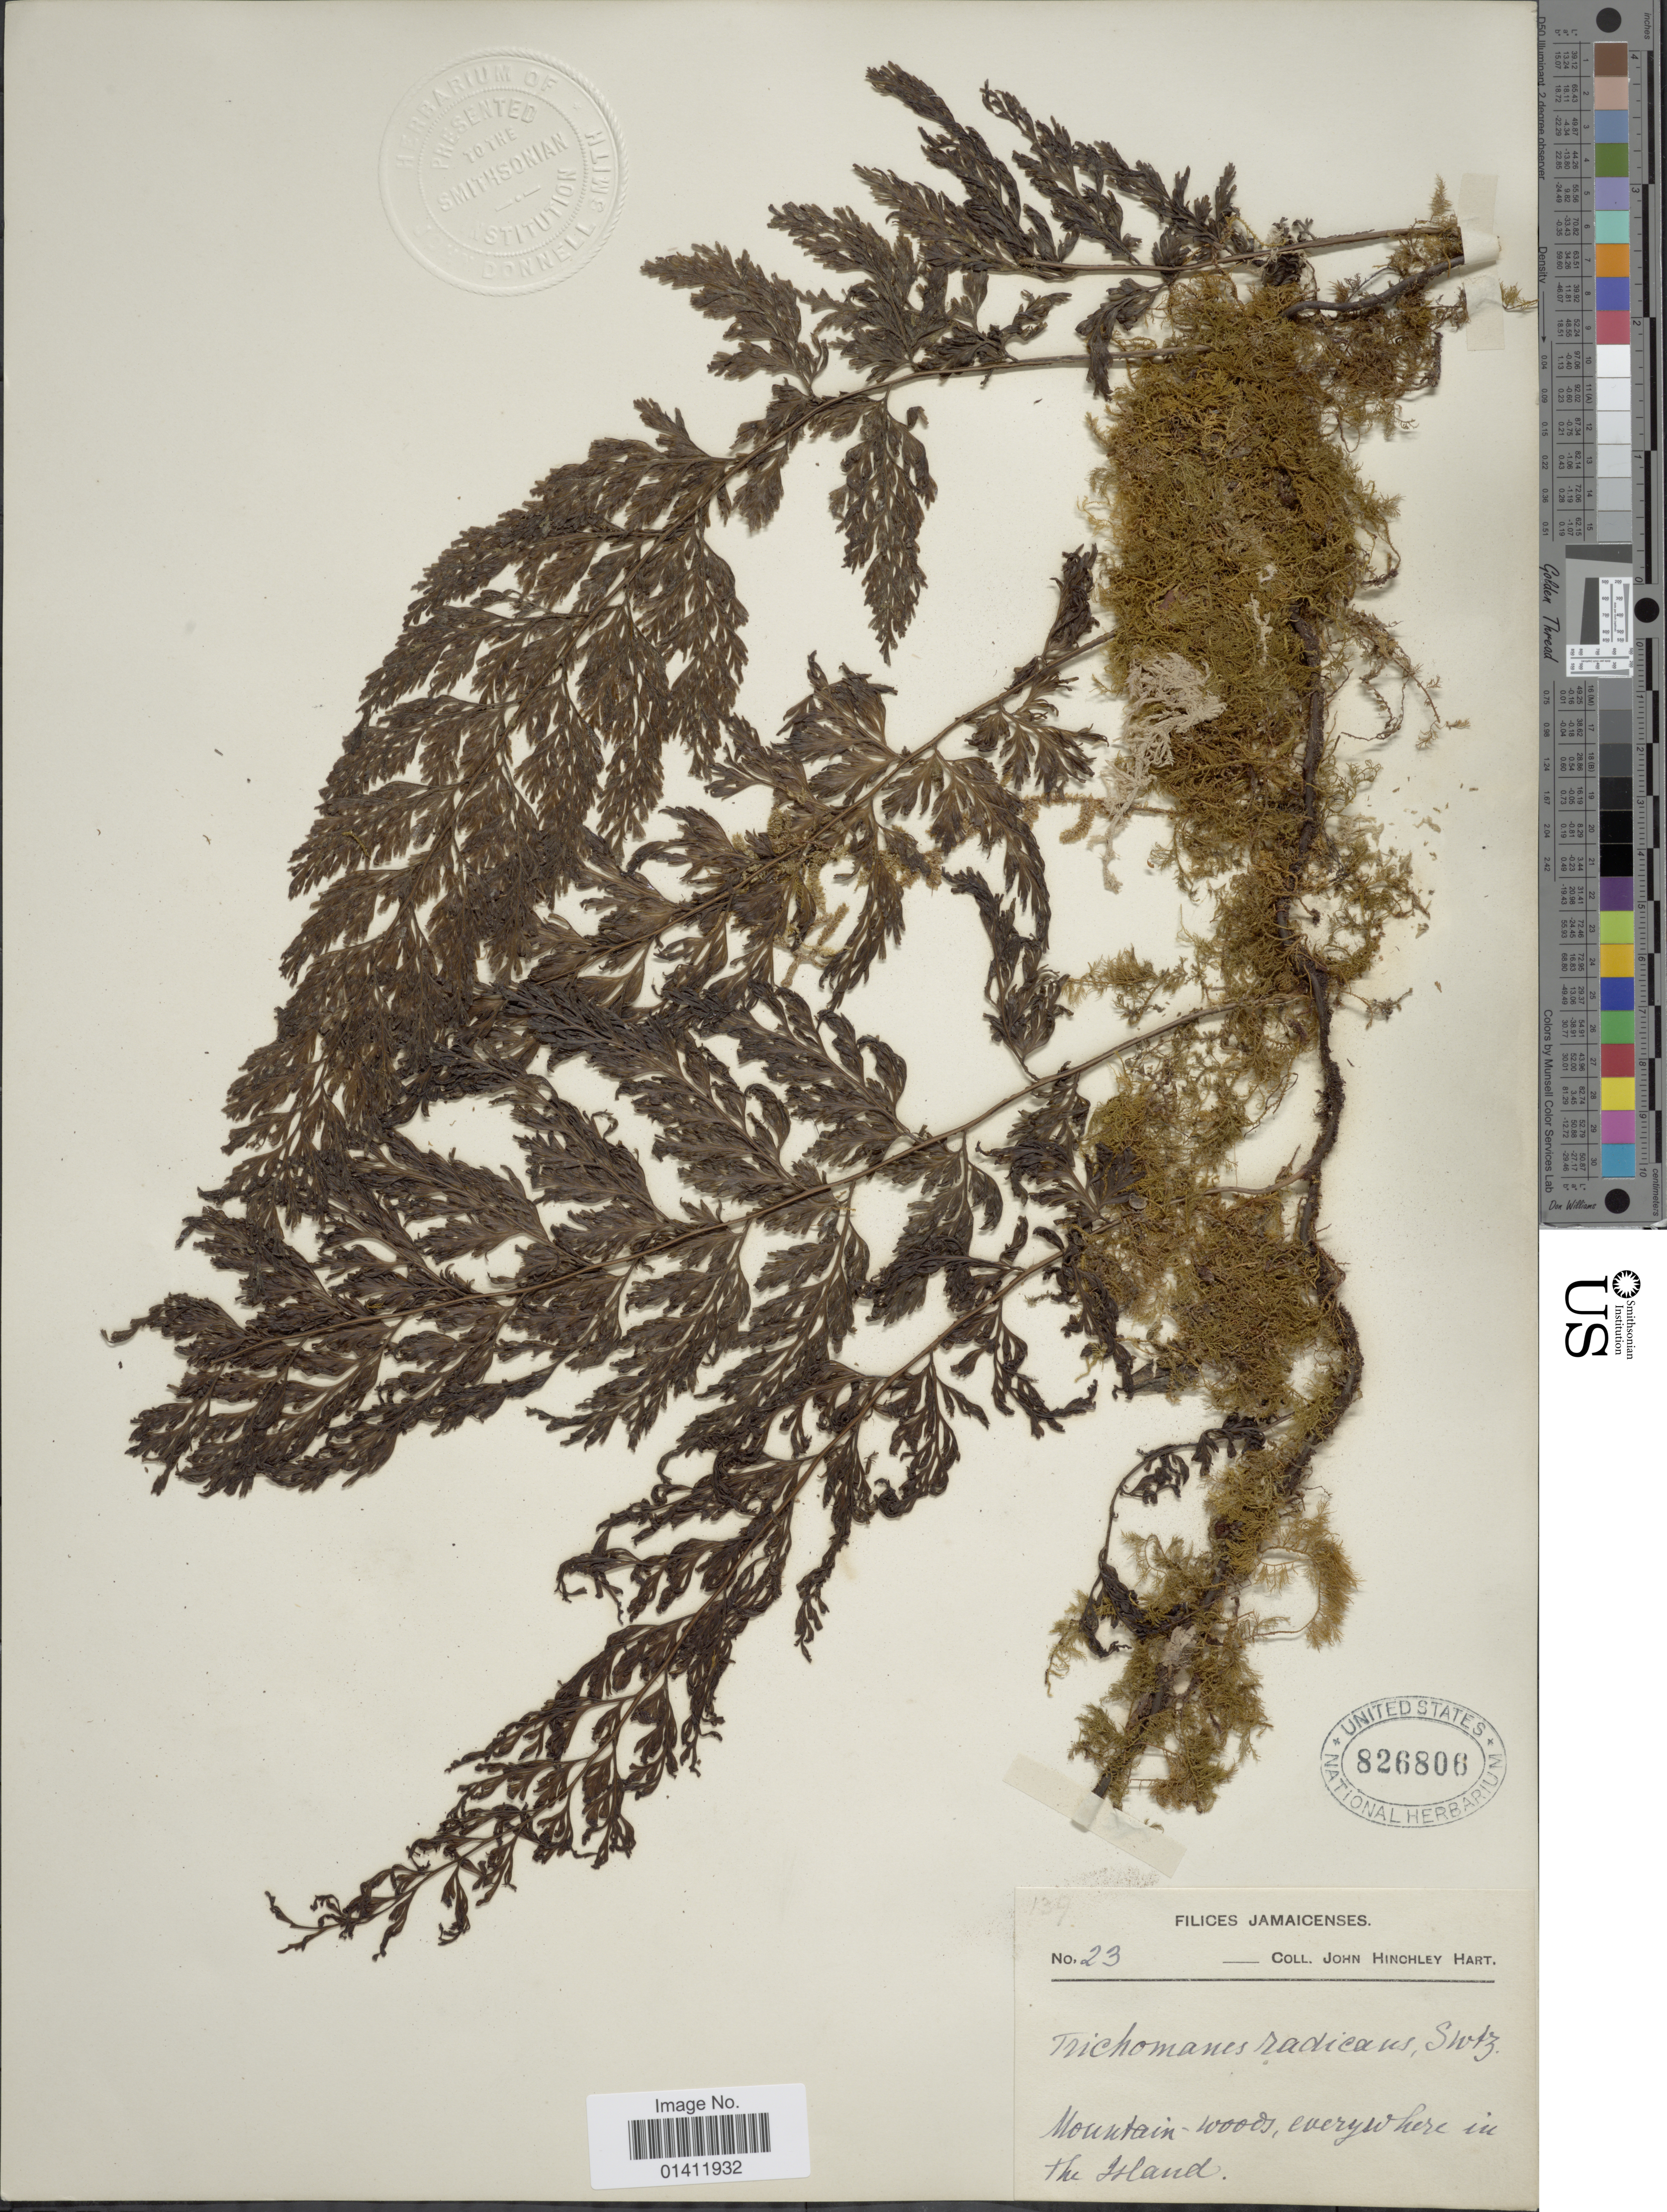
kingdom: Plantae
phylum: Tracheophyta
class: Polypodiopsida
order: Hymenophyllales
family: Hymenophyllaceae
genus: Vandenboschia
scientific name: Vandenboschia radicans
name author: (Sw.) Copel.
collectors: J. H. Hart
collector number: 23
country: Jamaica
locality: Mountain-woods, everywhere in the Island.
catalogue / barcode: US 826806